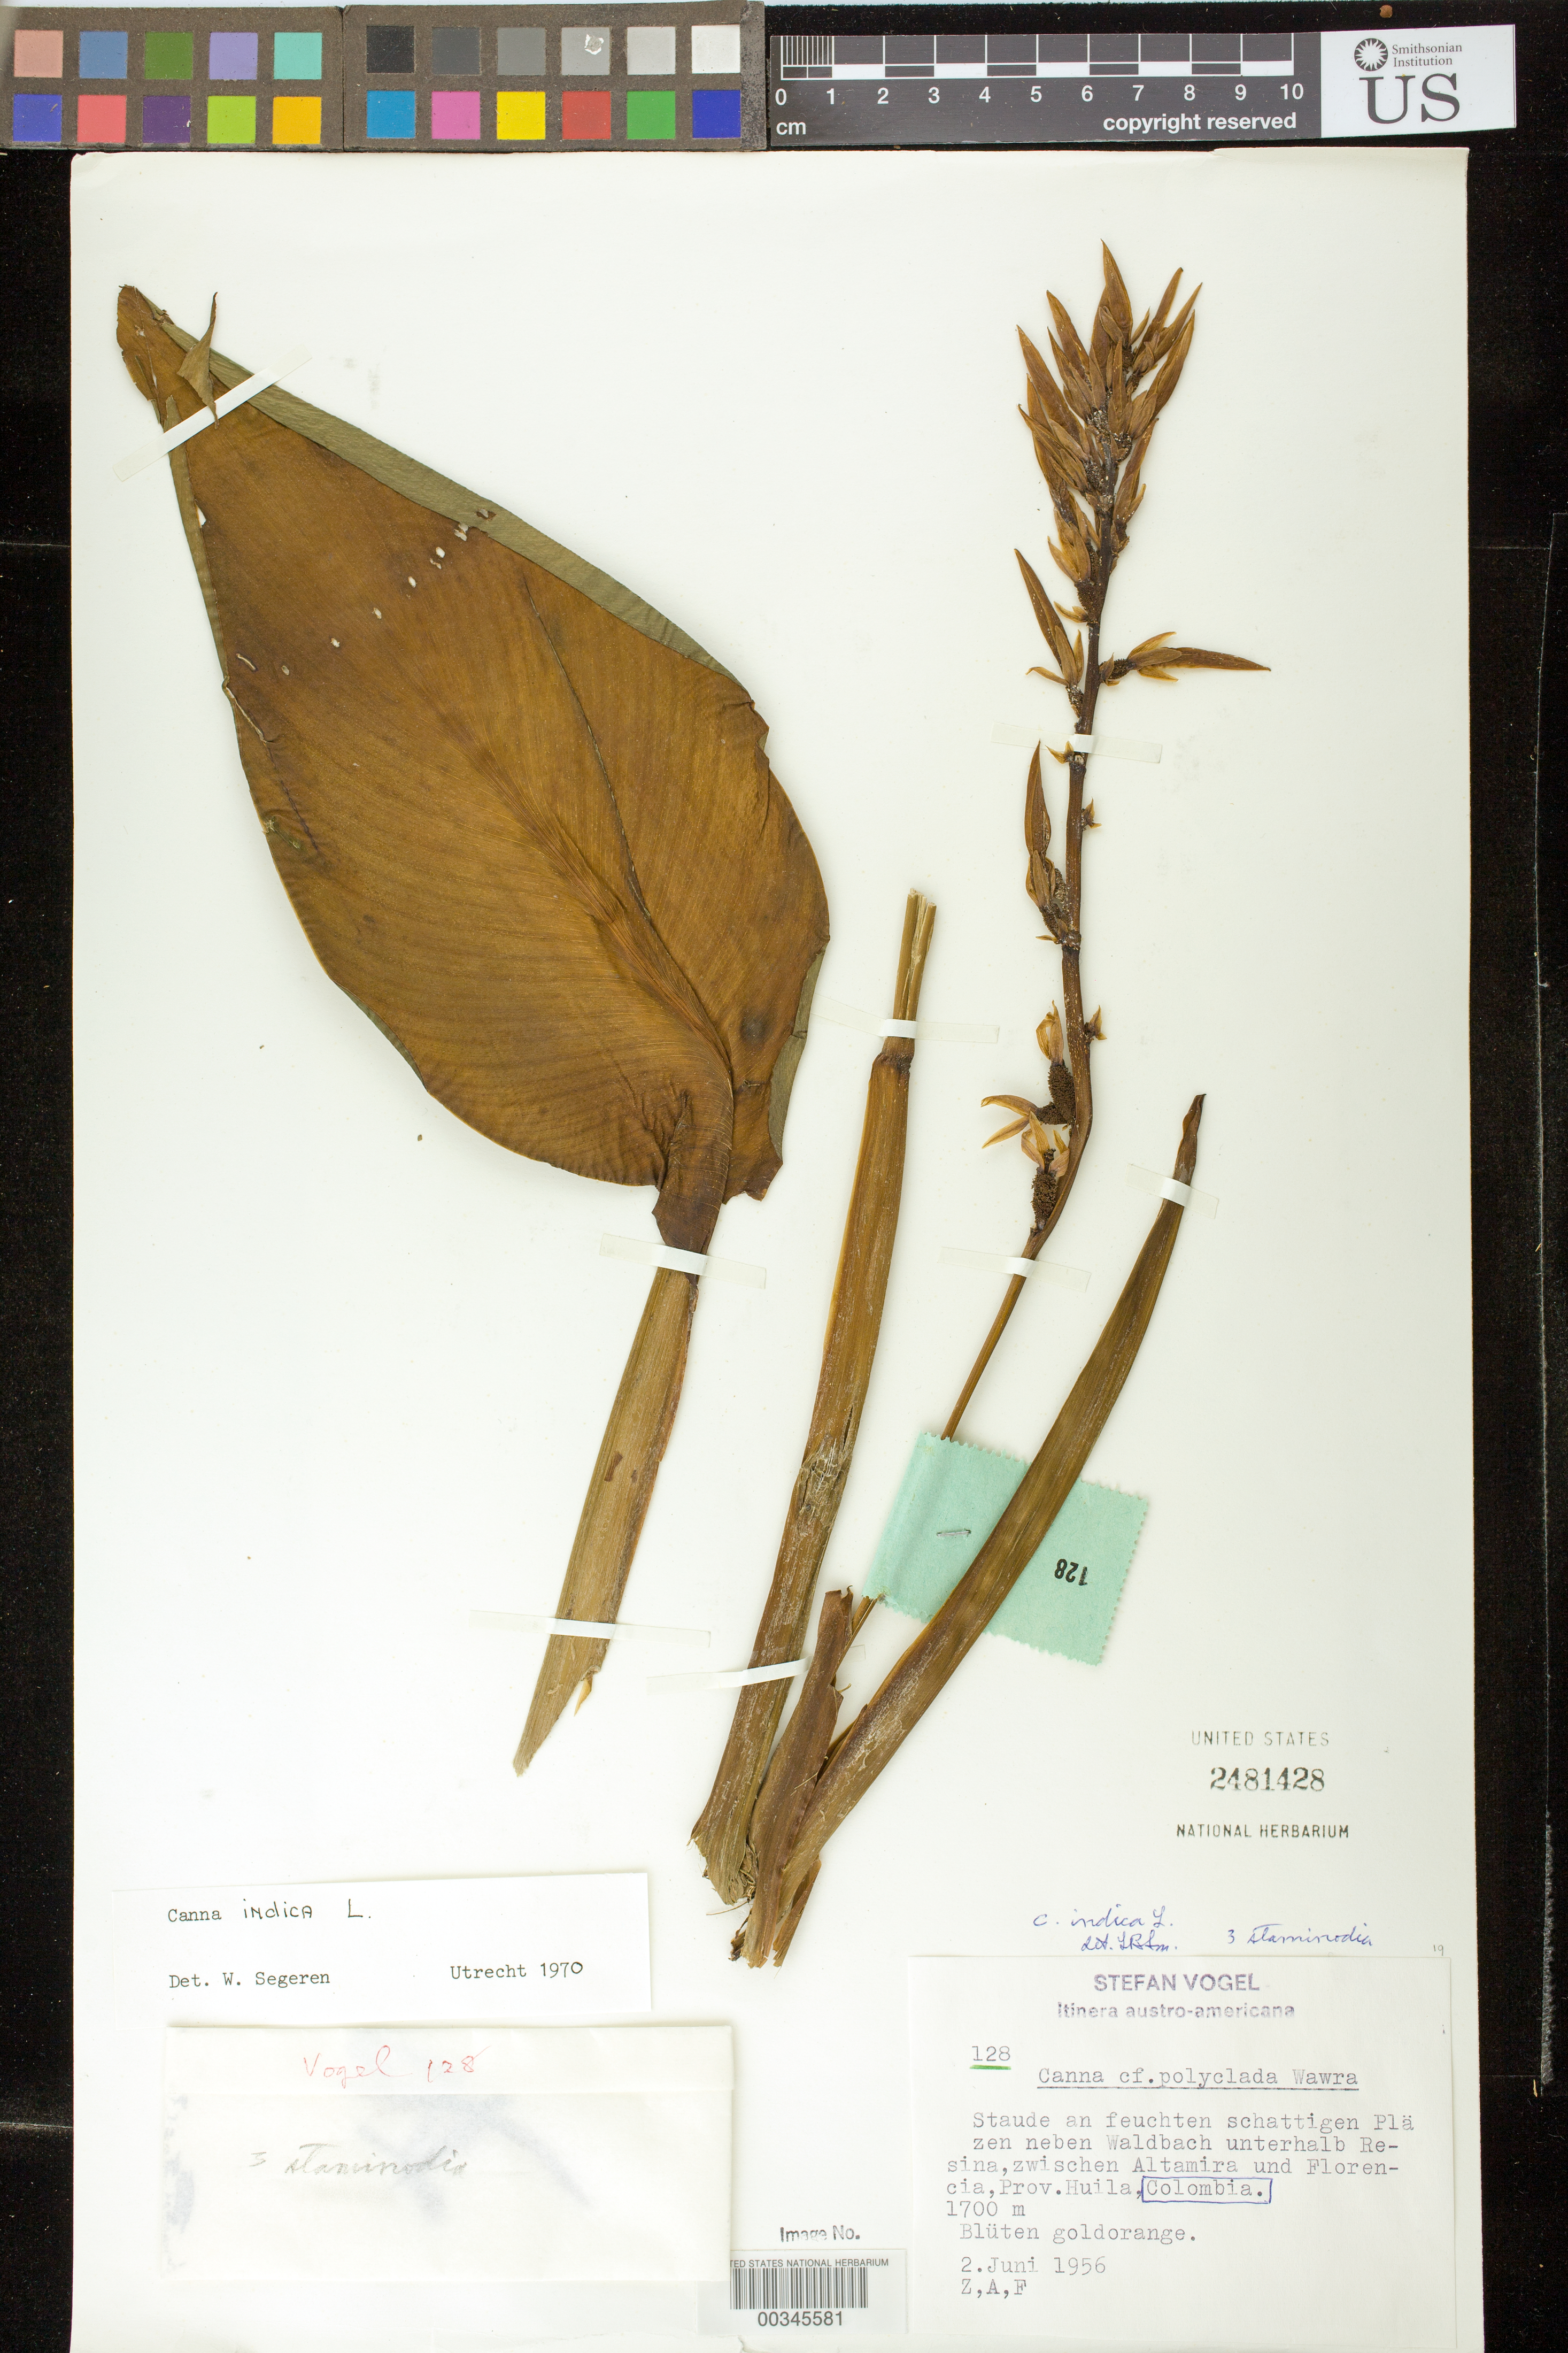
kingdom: Plantae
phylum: Tracheophyta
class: Liliopsida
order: Zingiberales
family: Cannaceae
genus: Canna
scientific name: Canna indica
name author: L.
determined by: Segeren, W.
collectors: S. Vogel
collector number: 128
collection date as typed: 02 Jun 1956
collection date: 1956-06-02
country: Colombia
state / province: Huila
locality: Waldbach unterhalb resina, zwischen Altamira und Florencia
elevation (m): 1700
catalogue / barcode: US 2481428